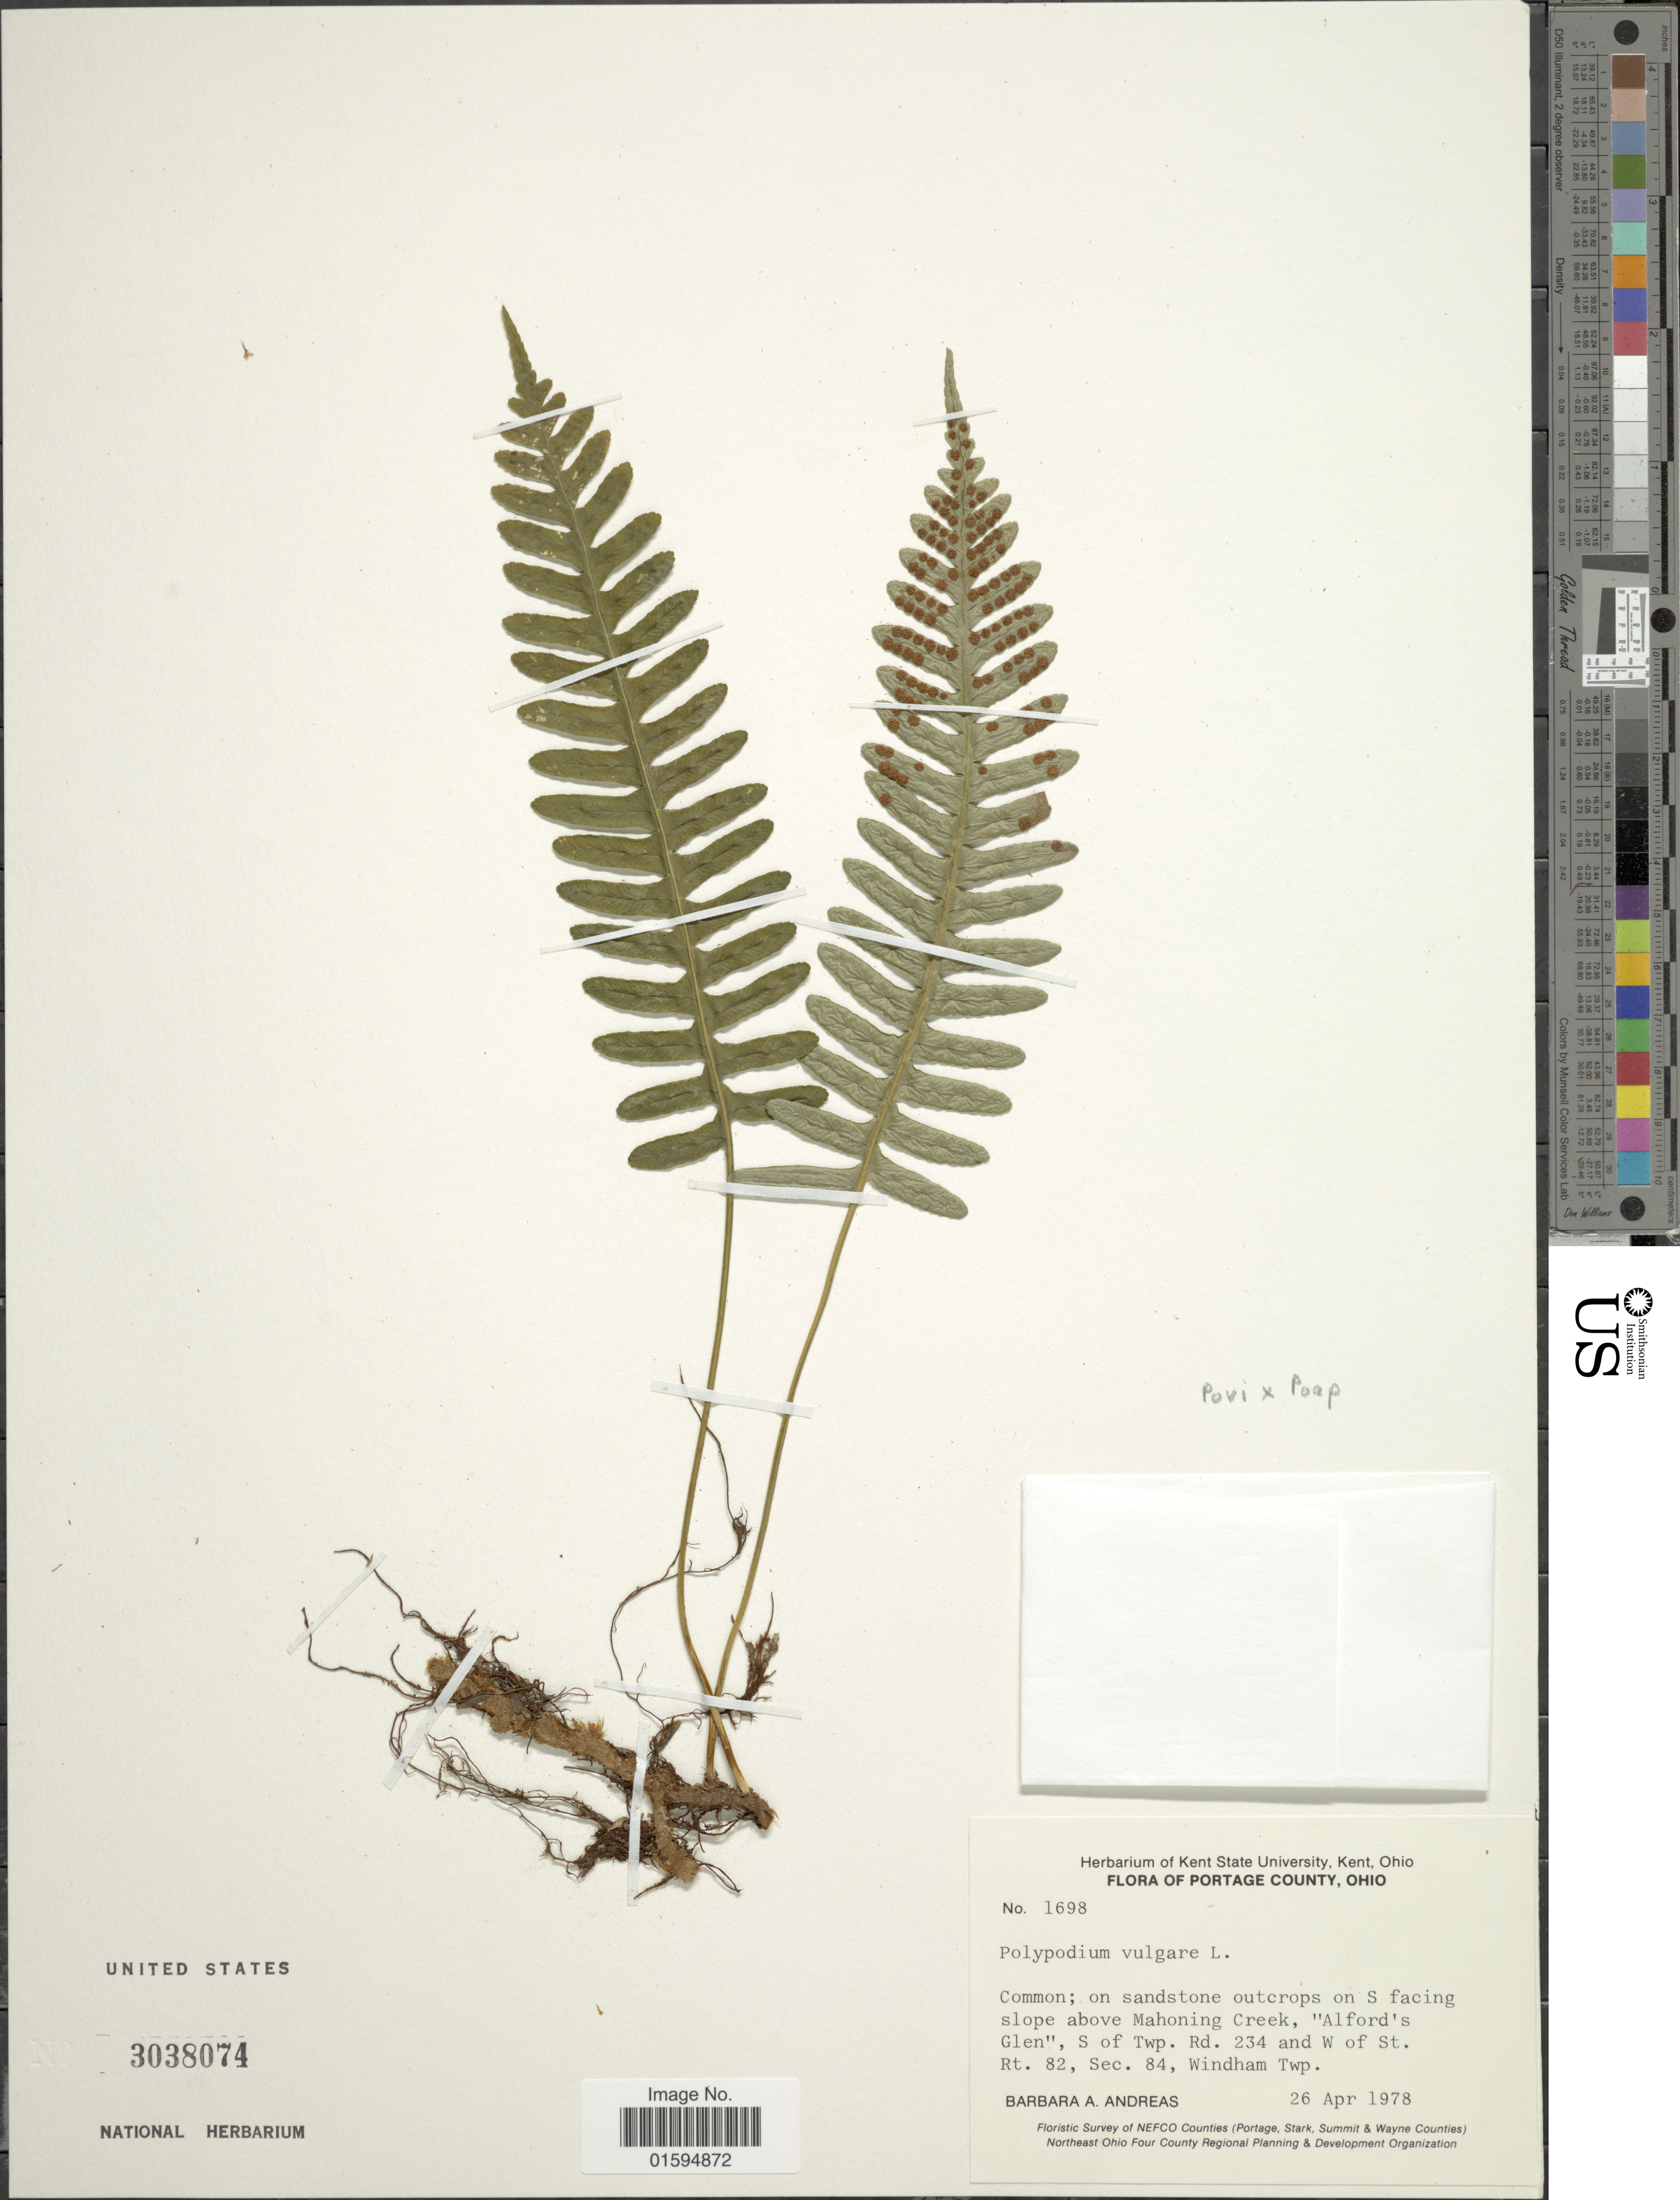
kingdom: Plantae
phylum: Tracheophyta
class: Polypodiopsida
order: Polypodiales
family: Polypodiaceae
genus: Polypodium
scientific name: Polypodium virginianum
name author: L.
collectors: B. A. Andreas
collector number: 1698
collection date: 1978-04-26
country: United States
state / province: Ohio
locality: Portage County, Ohio, On sandstone outcrops on S facing slope above Mahoning Creek, Alford's Glen, S of Twp. Rd. 234 and W of St. Rt. 82, Sec. 84, Windham Twp.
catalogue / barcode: US 3038074